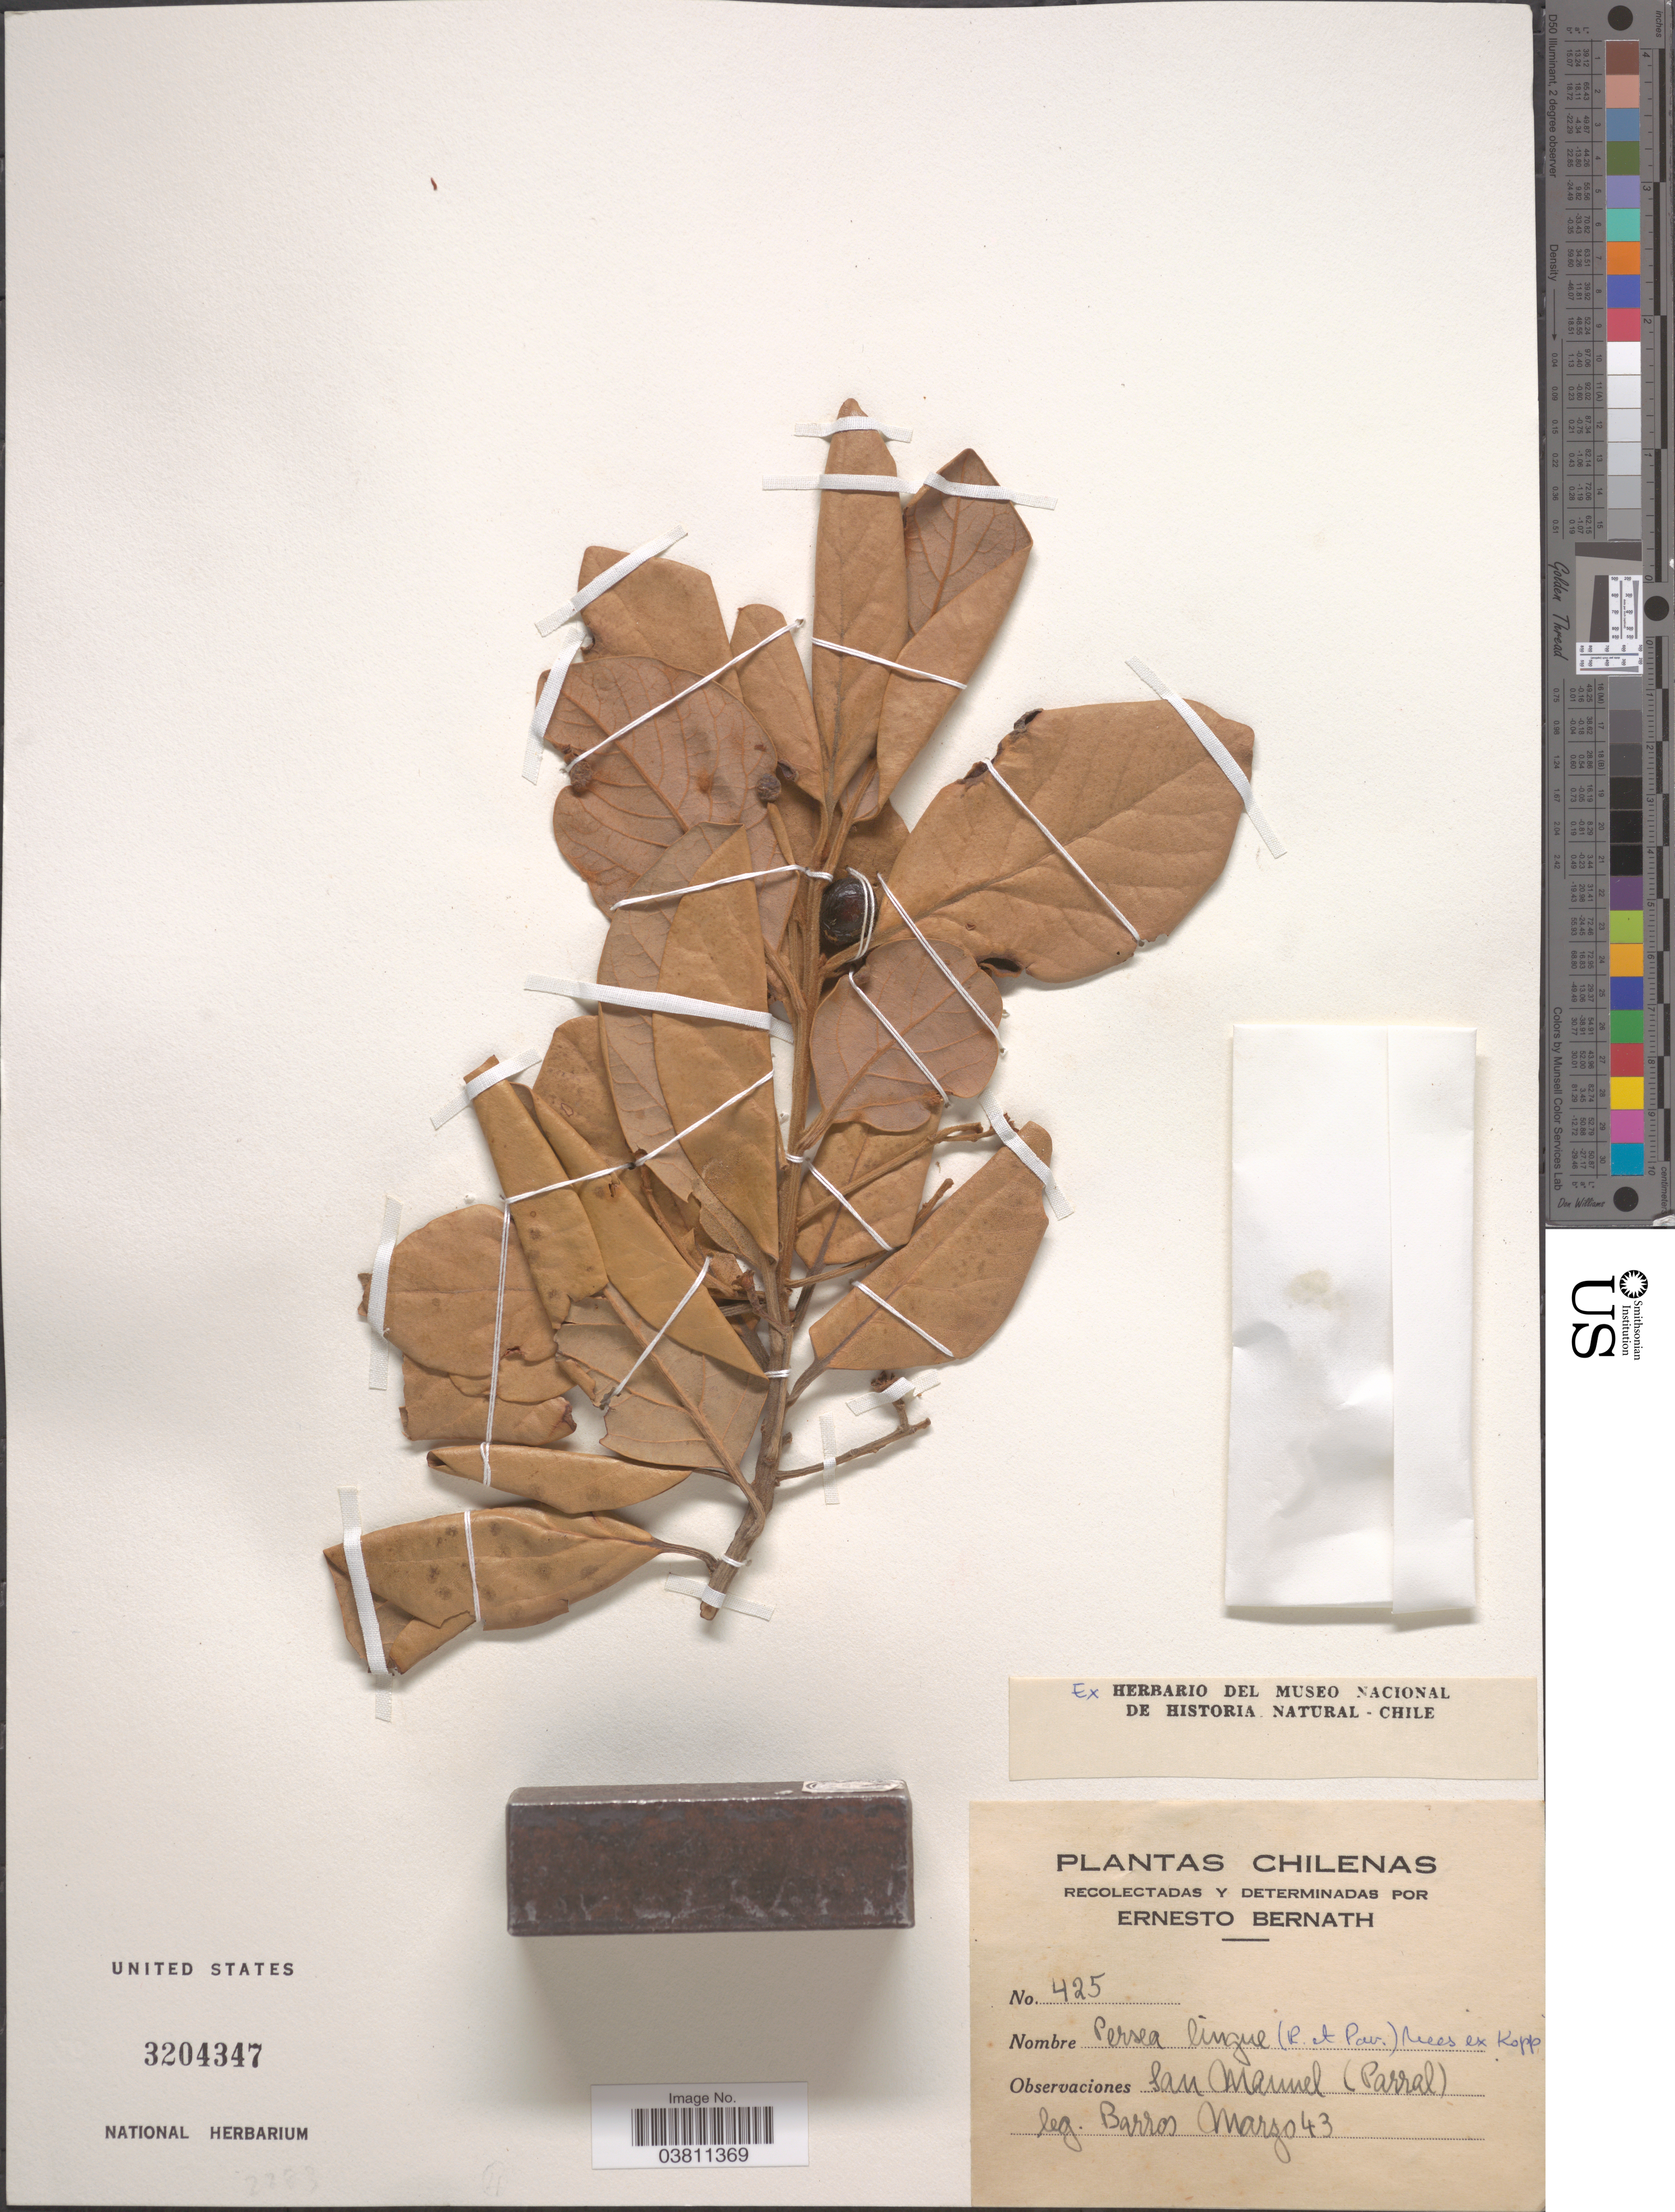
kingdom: Plantae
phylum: Tracheophyta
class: Magnoliopsida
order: Laurales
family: Lauraceae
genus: Persea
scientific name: Persea lingue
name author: Nees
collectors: Barros & E. Bernath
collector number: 425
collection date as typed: Transcribed d/m/y: /3/43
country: Chile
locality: San Manuel (Parral).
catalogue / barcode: US 3204347